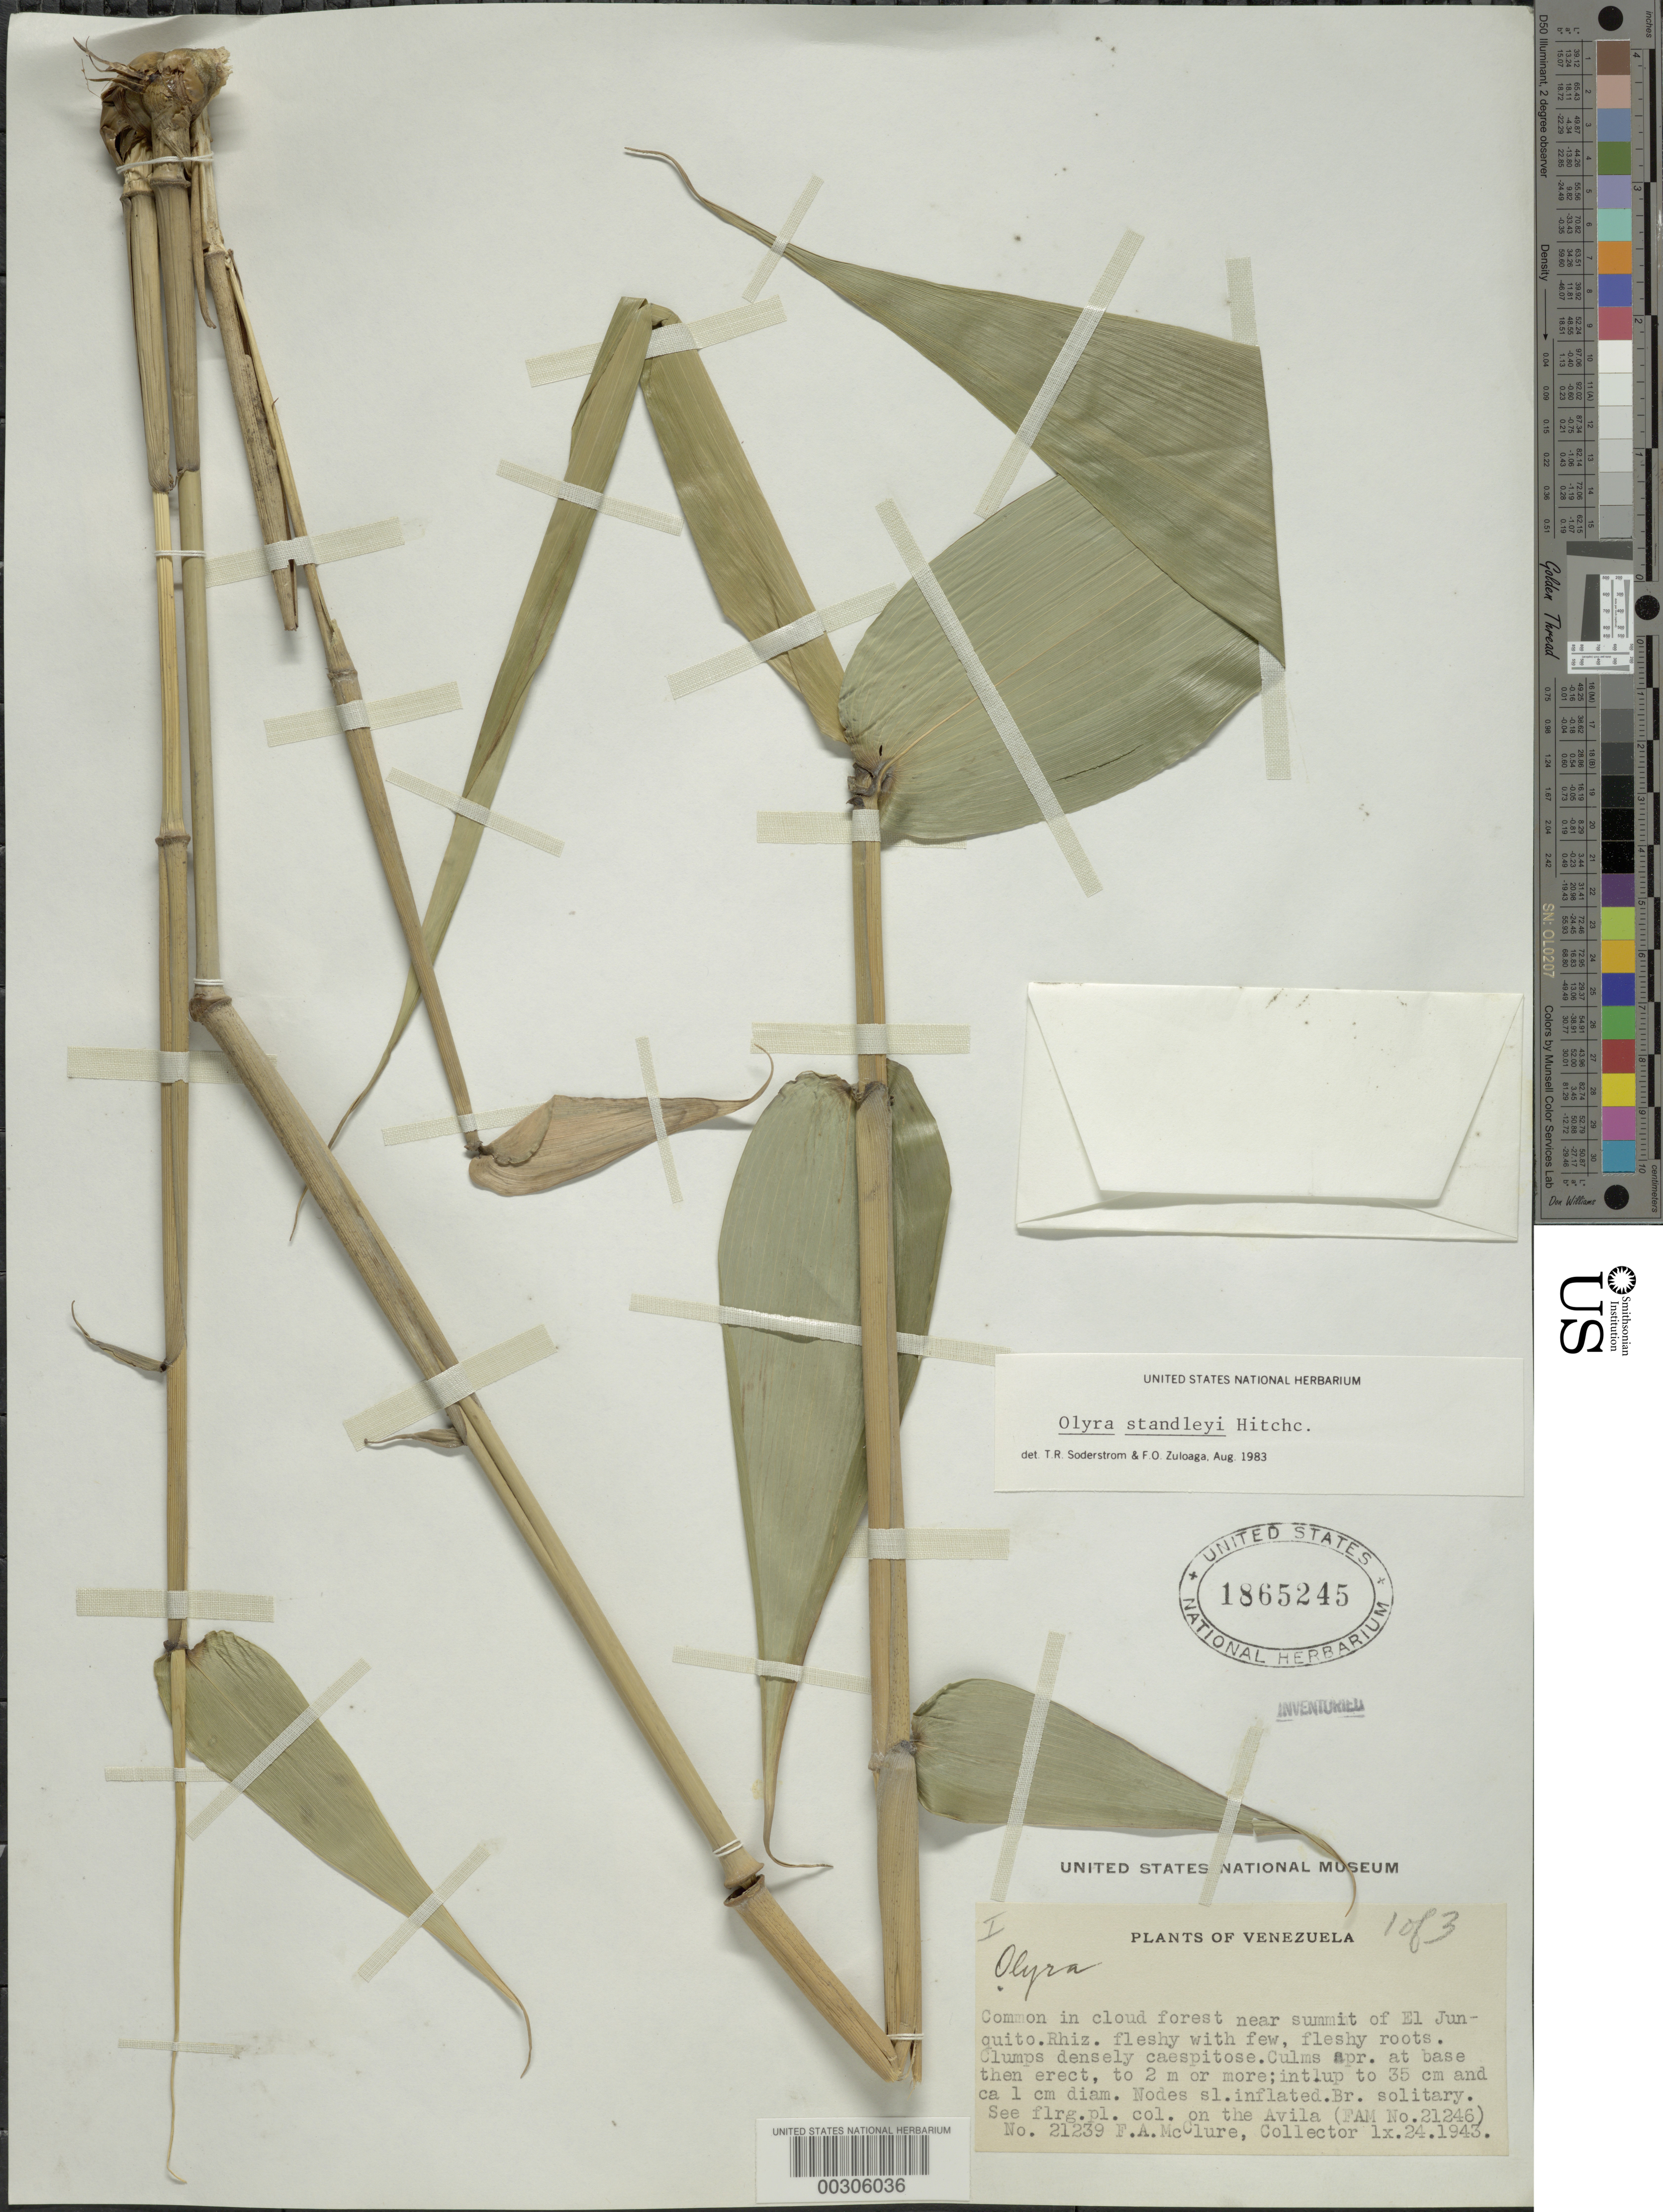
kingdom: Plantae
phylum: Tracheophyta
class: Liliopsida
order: Poales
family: Poaceae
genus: Olyra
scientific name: Olyra standleyi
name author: Hitchc.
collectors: F. A. McClure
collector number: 21239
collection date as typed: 24 Sep 1943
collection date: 1943-09-24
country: Venezuela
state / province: Distrito Federal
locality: El junquito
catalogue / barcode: US 1865245